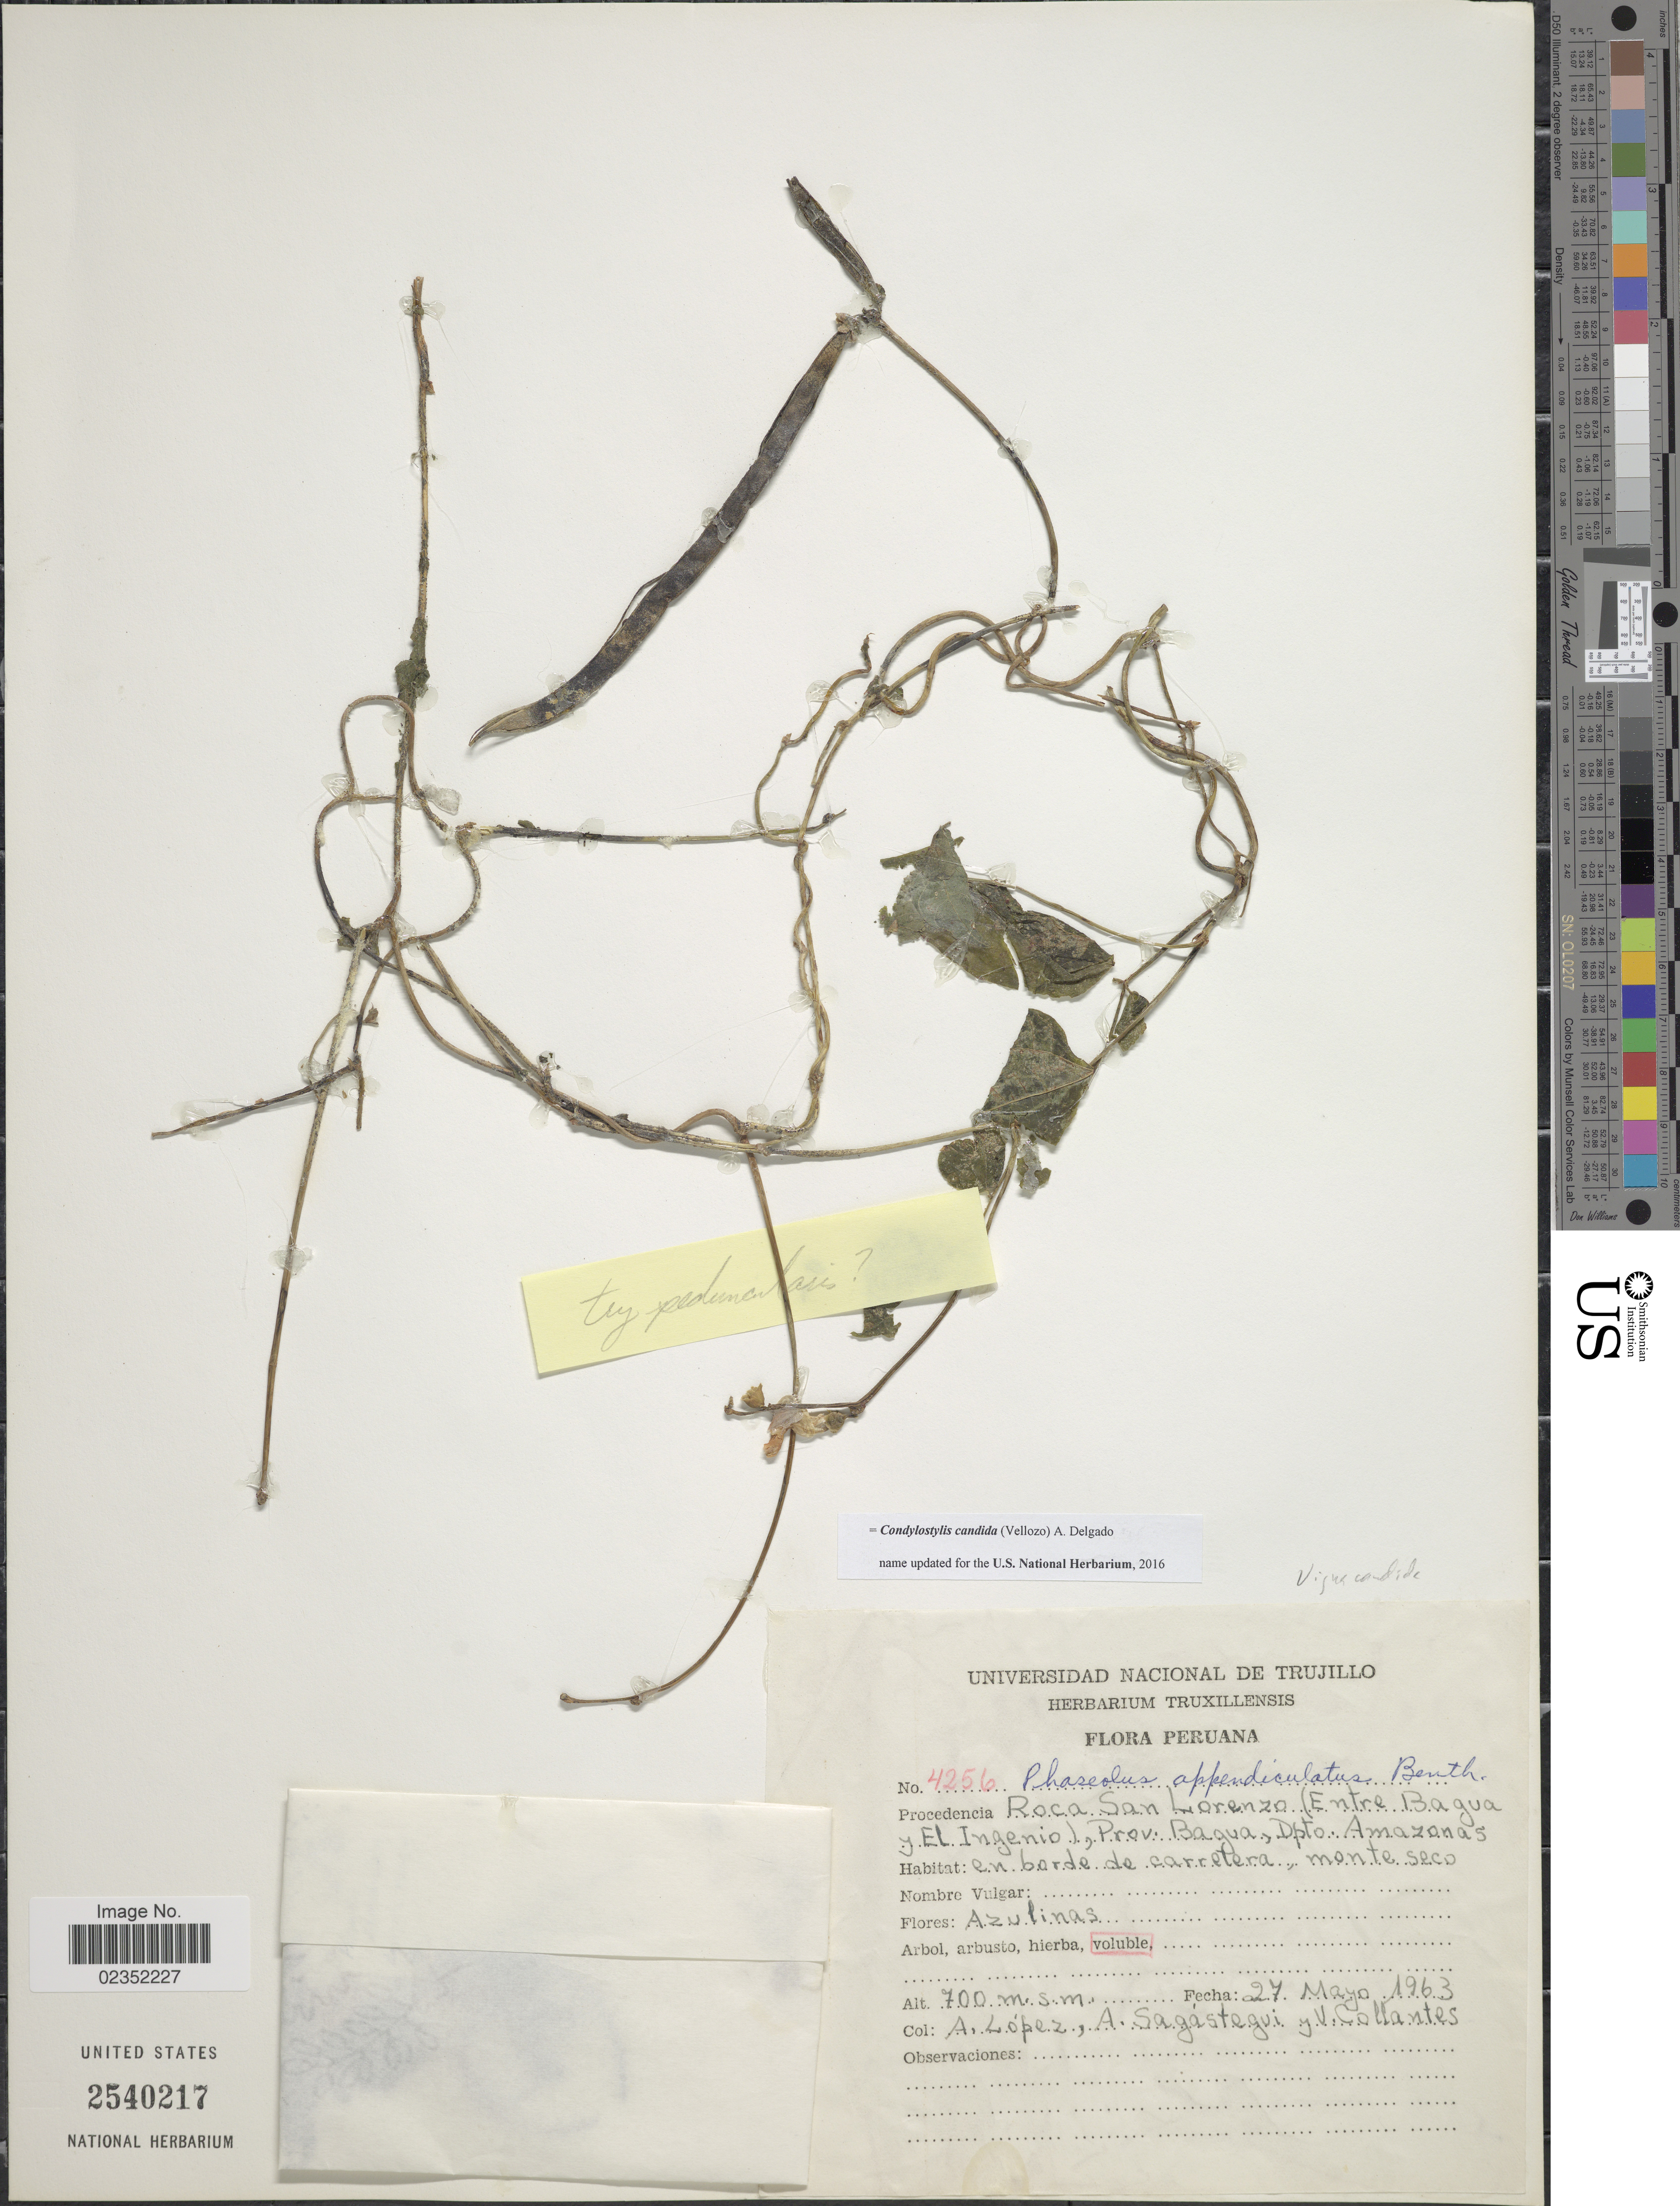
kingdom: Plantae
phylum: Tracheophyta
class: Magnoliopsida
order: Fabales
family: Fabaceae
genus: Condylostylis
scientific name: Condylostylis candida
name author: (Vell.) A. Delgado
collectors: A. López, A. Sagástequi & V. Collantes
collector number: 4256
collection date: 1963-05-27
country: Peru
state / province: Amazonas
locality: Peruana. Roca San Lorenzo (Entre Bagua y Eol Ingenio), Prov. Bagua, Dpto. Amazonas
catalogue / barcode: US 2540217